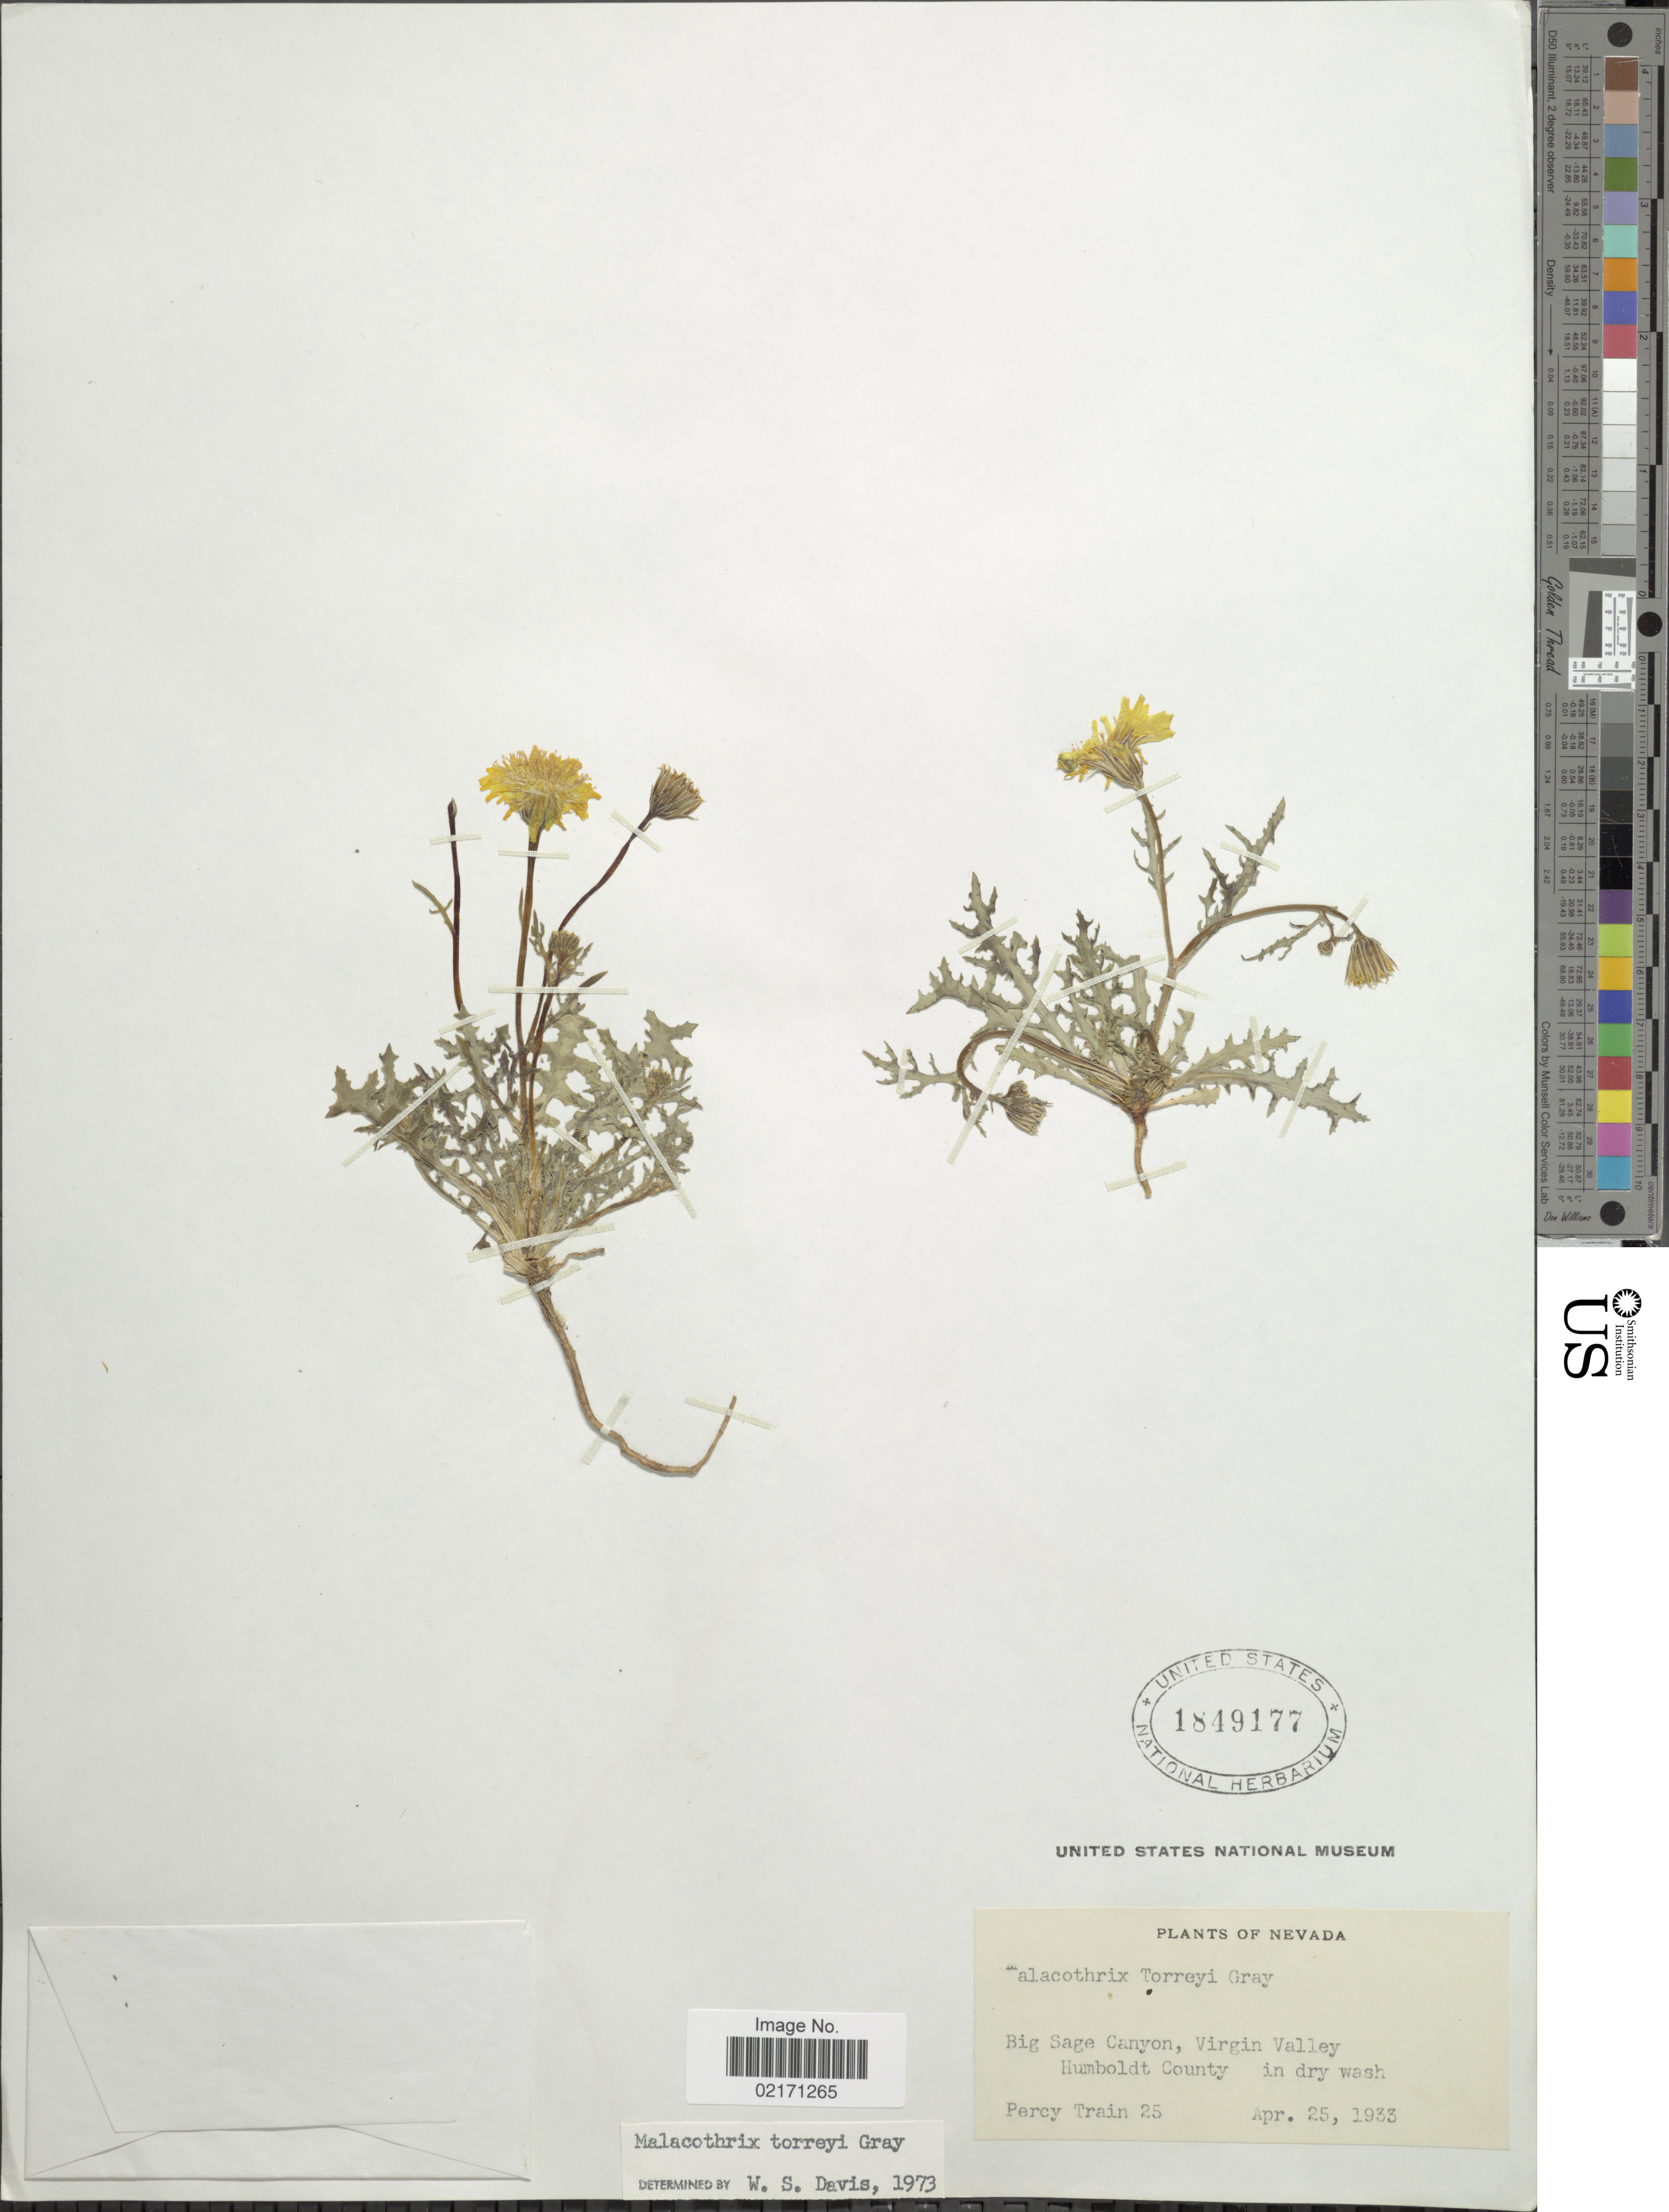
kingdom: Plantae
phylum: Tracheophyta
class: Magnoliopsida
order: Asterales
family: Asteraceae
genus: Malacothrix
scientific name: Malacothrix torreyi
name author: A. Gray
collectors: P. Train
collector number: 25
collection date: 1933-04-25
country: United States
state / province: Nevada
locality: Big sage Canyon, Virgin Valley Humboldt County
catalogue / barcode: US 1849177